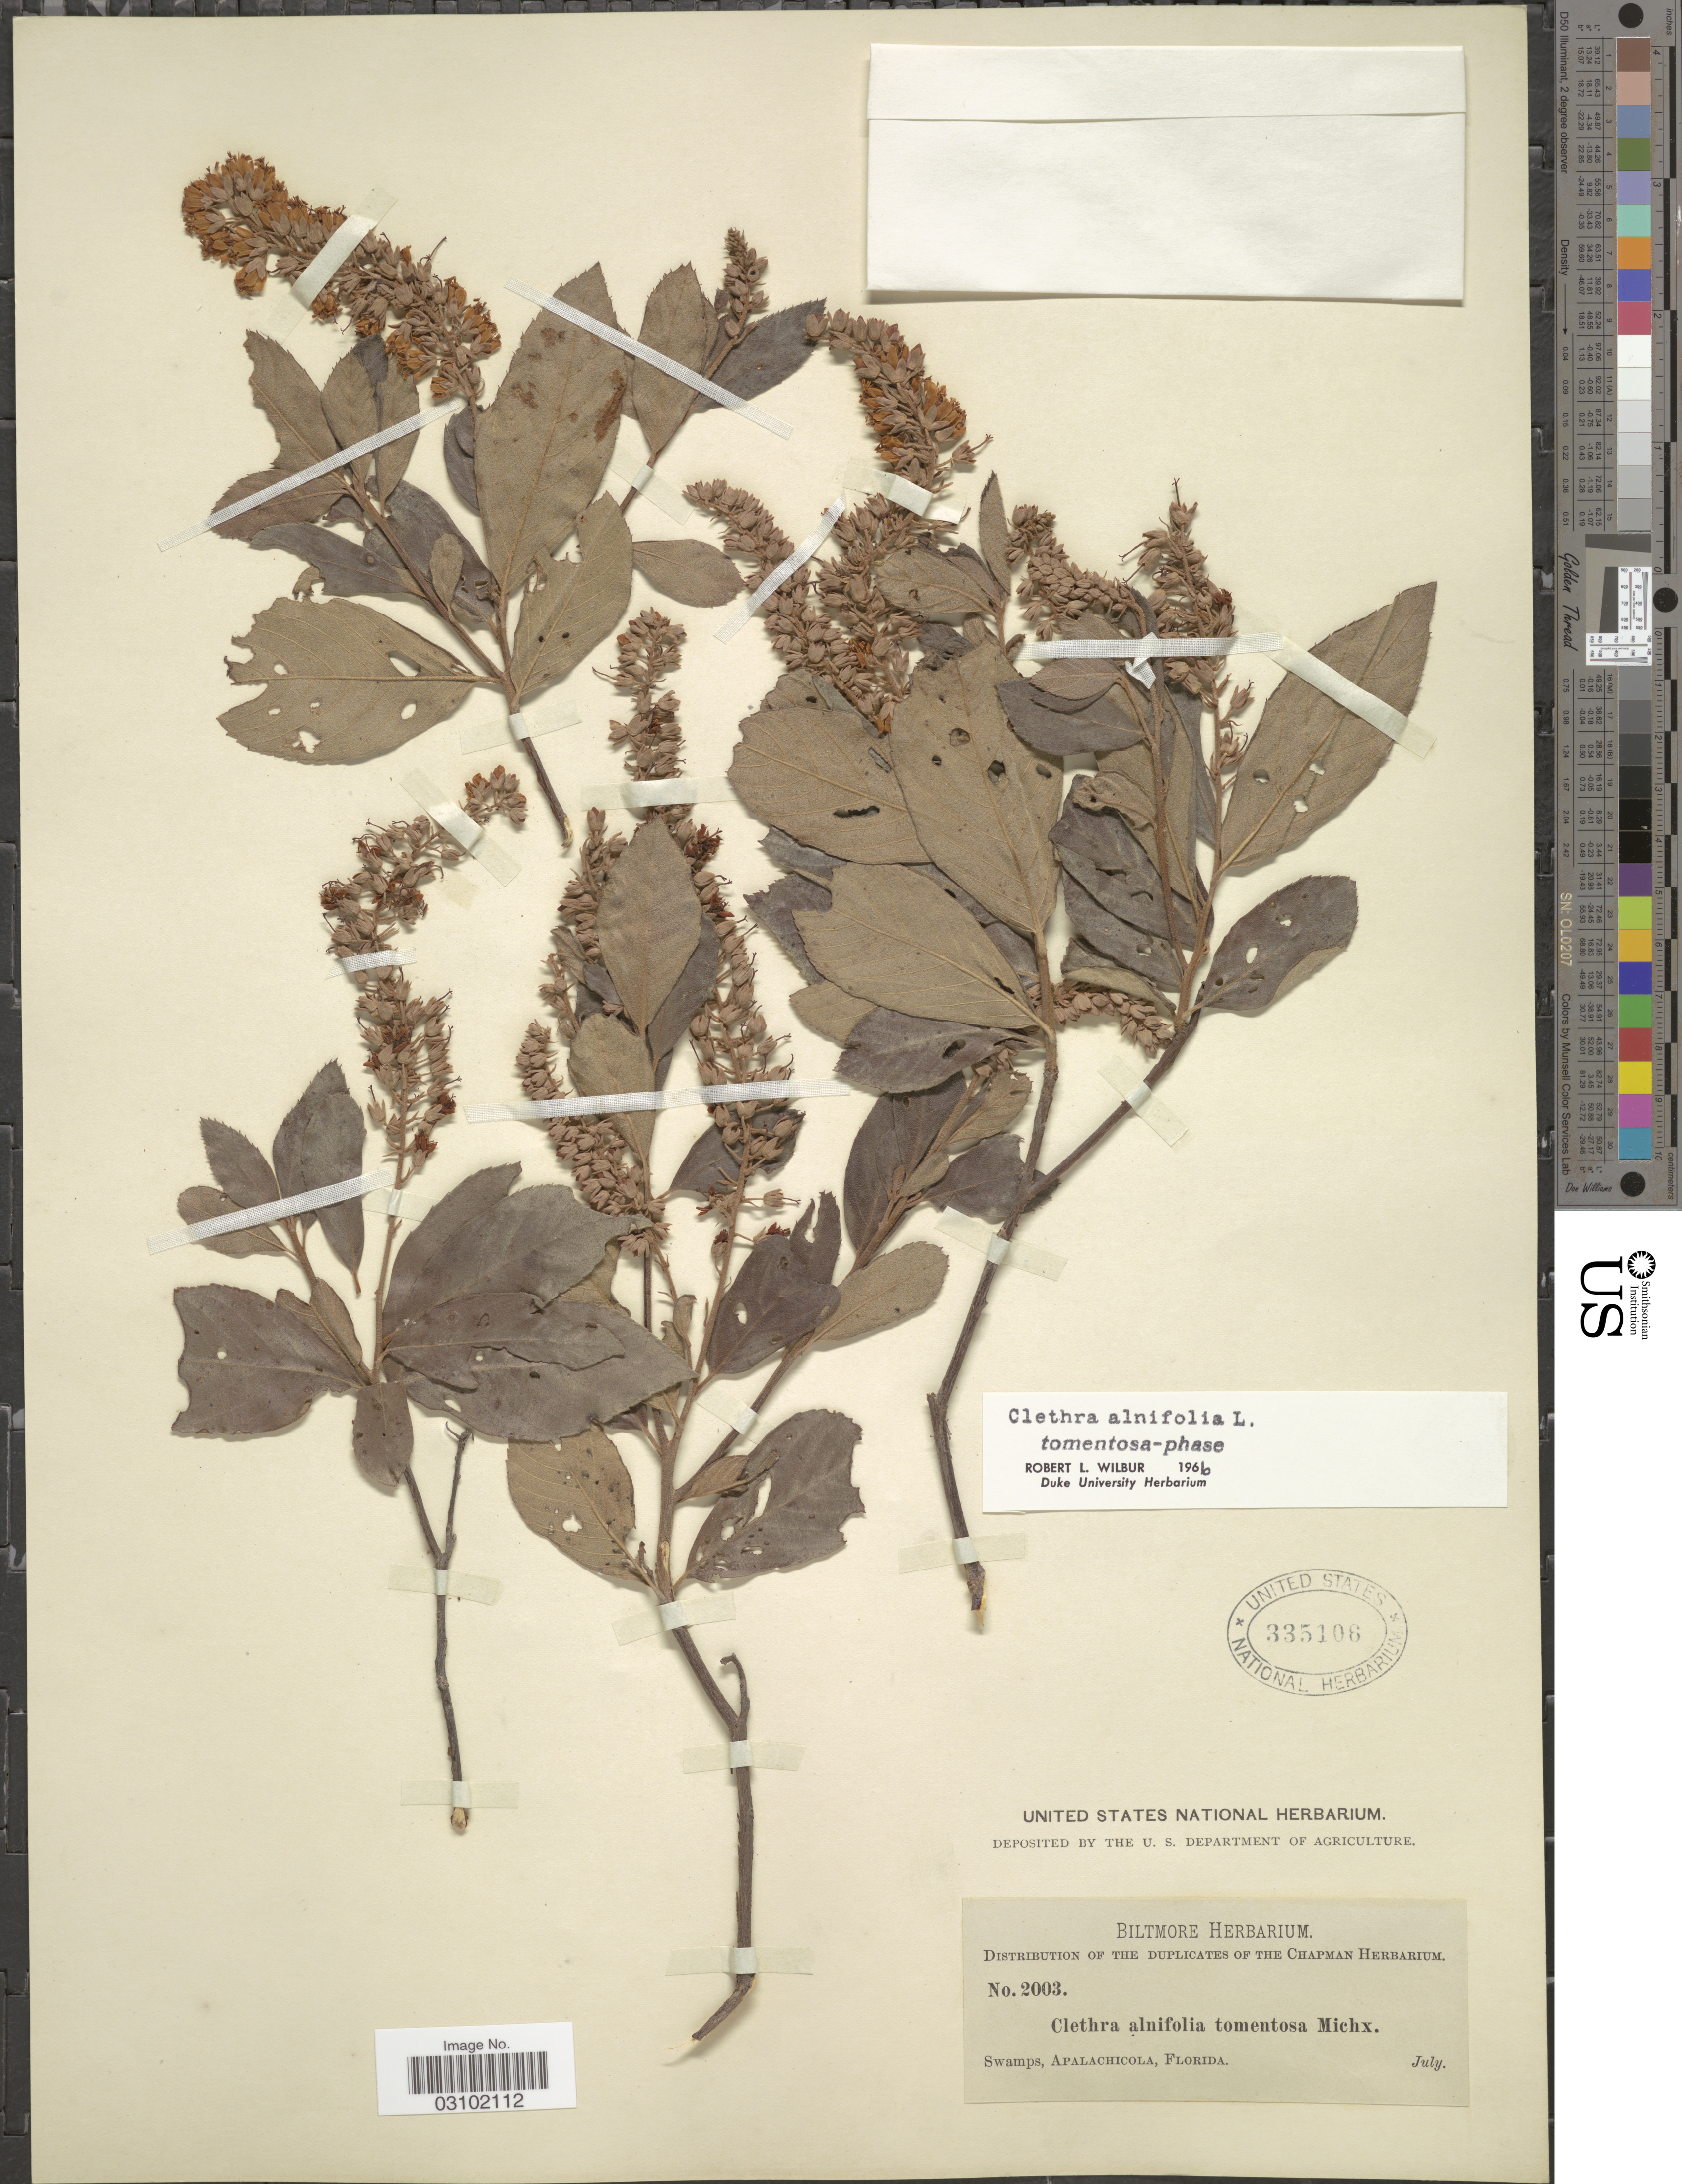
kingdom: Plantae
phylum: Tracheophyta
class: Magnoliopsida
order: Ericales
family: Clethraceae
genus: Clethra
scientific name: Clethra alnifolia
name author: L.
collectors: ex herb. Biltmore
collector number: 2003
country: United States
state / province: Florida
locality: Swamps, Apalachicola.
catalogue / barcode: US 335108